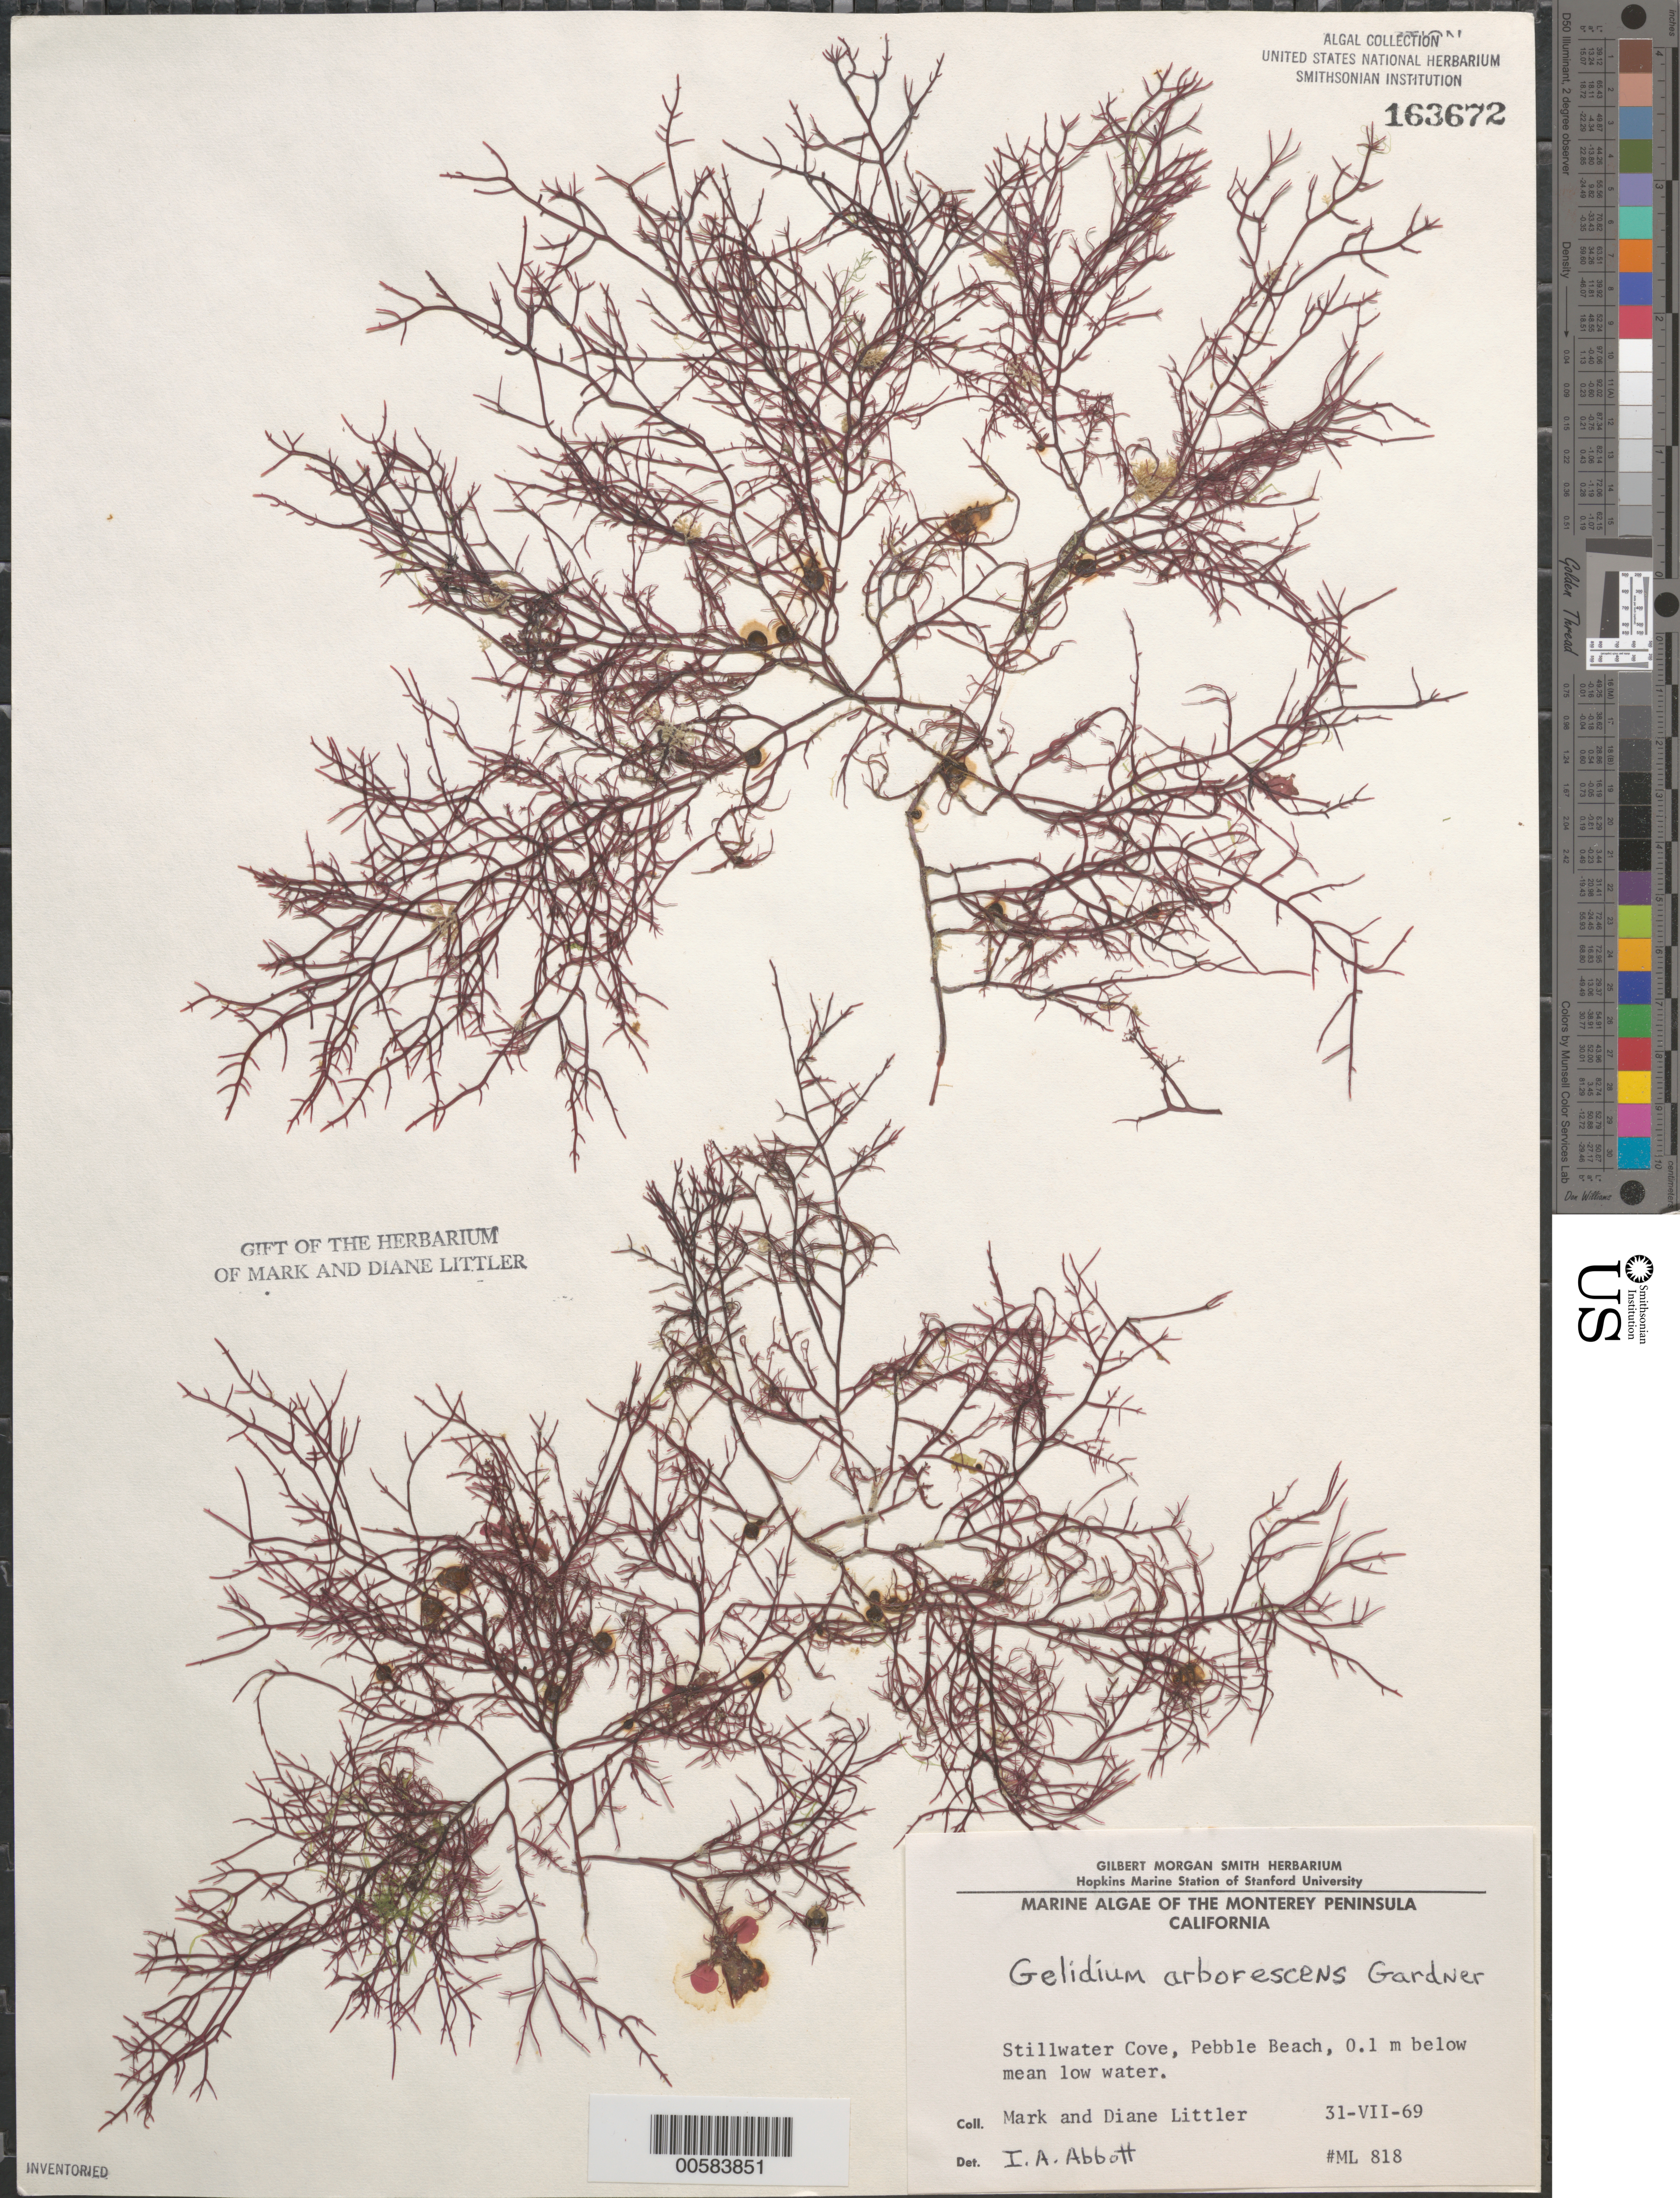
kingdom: Plantae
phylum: Rhodophyta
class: Florideophyceae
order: Gelidiales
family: Gelidiaceae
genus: Gelidium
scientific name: Gelidium arborescens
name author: N.L. Gardner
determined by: Abbott, Isabella A.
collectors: M. M. Littler & D. S. Littler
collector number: ML 818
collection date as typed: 31 Jul 1969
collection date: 1969-07-31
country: United States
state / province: California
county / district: Monterey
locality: Stillwater Cove, Pebble Beach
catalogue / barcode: US 163672